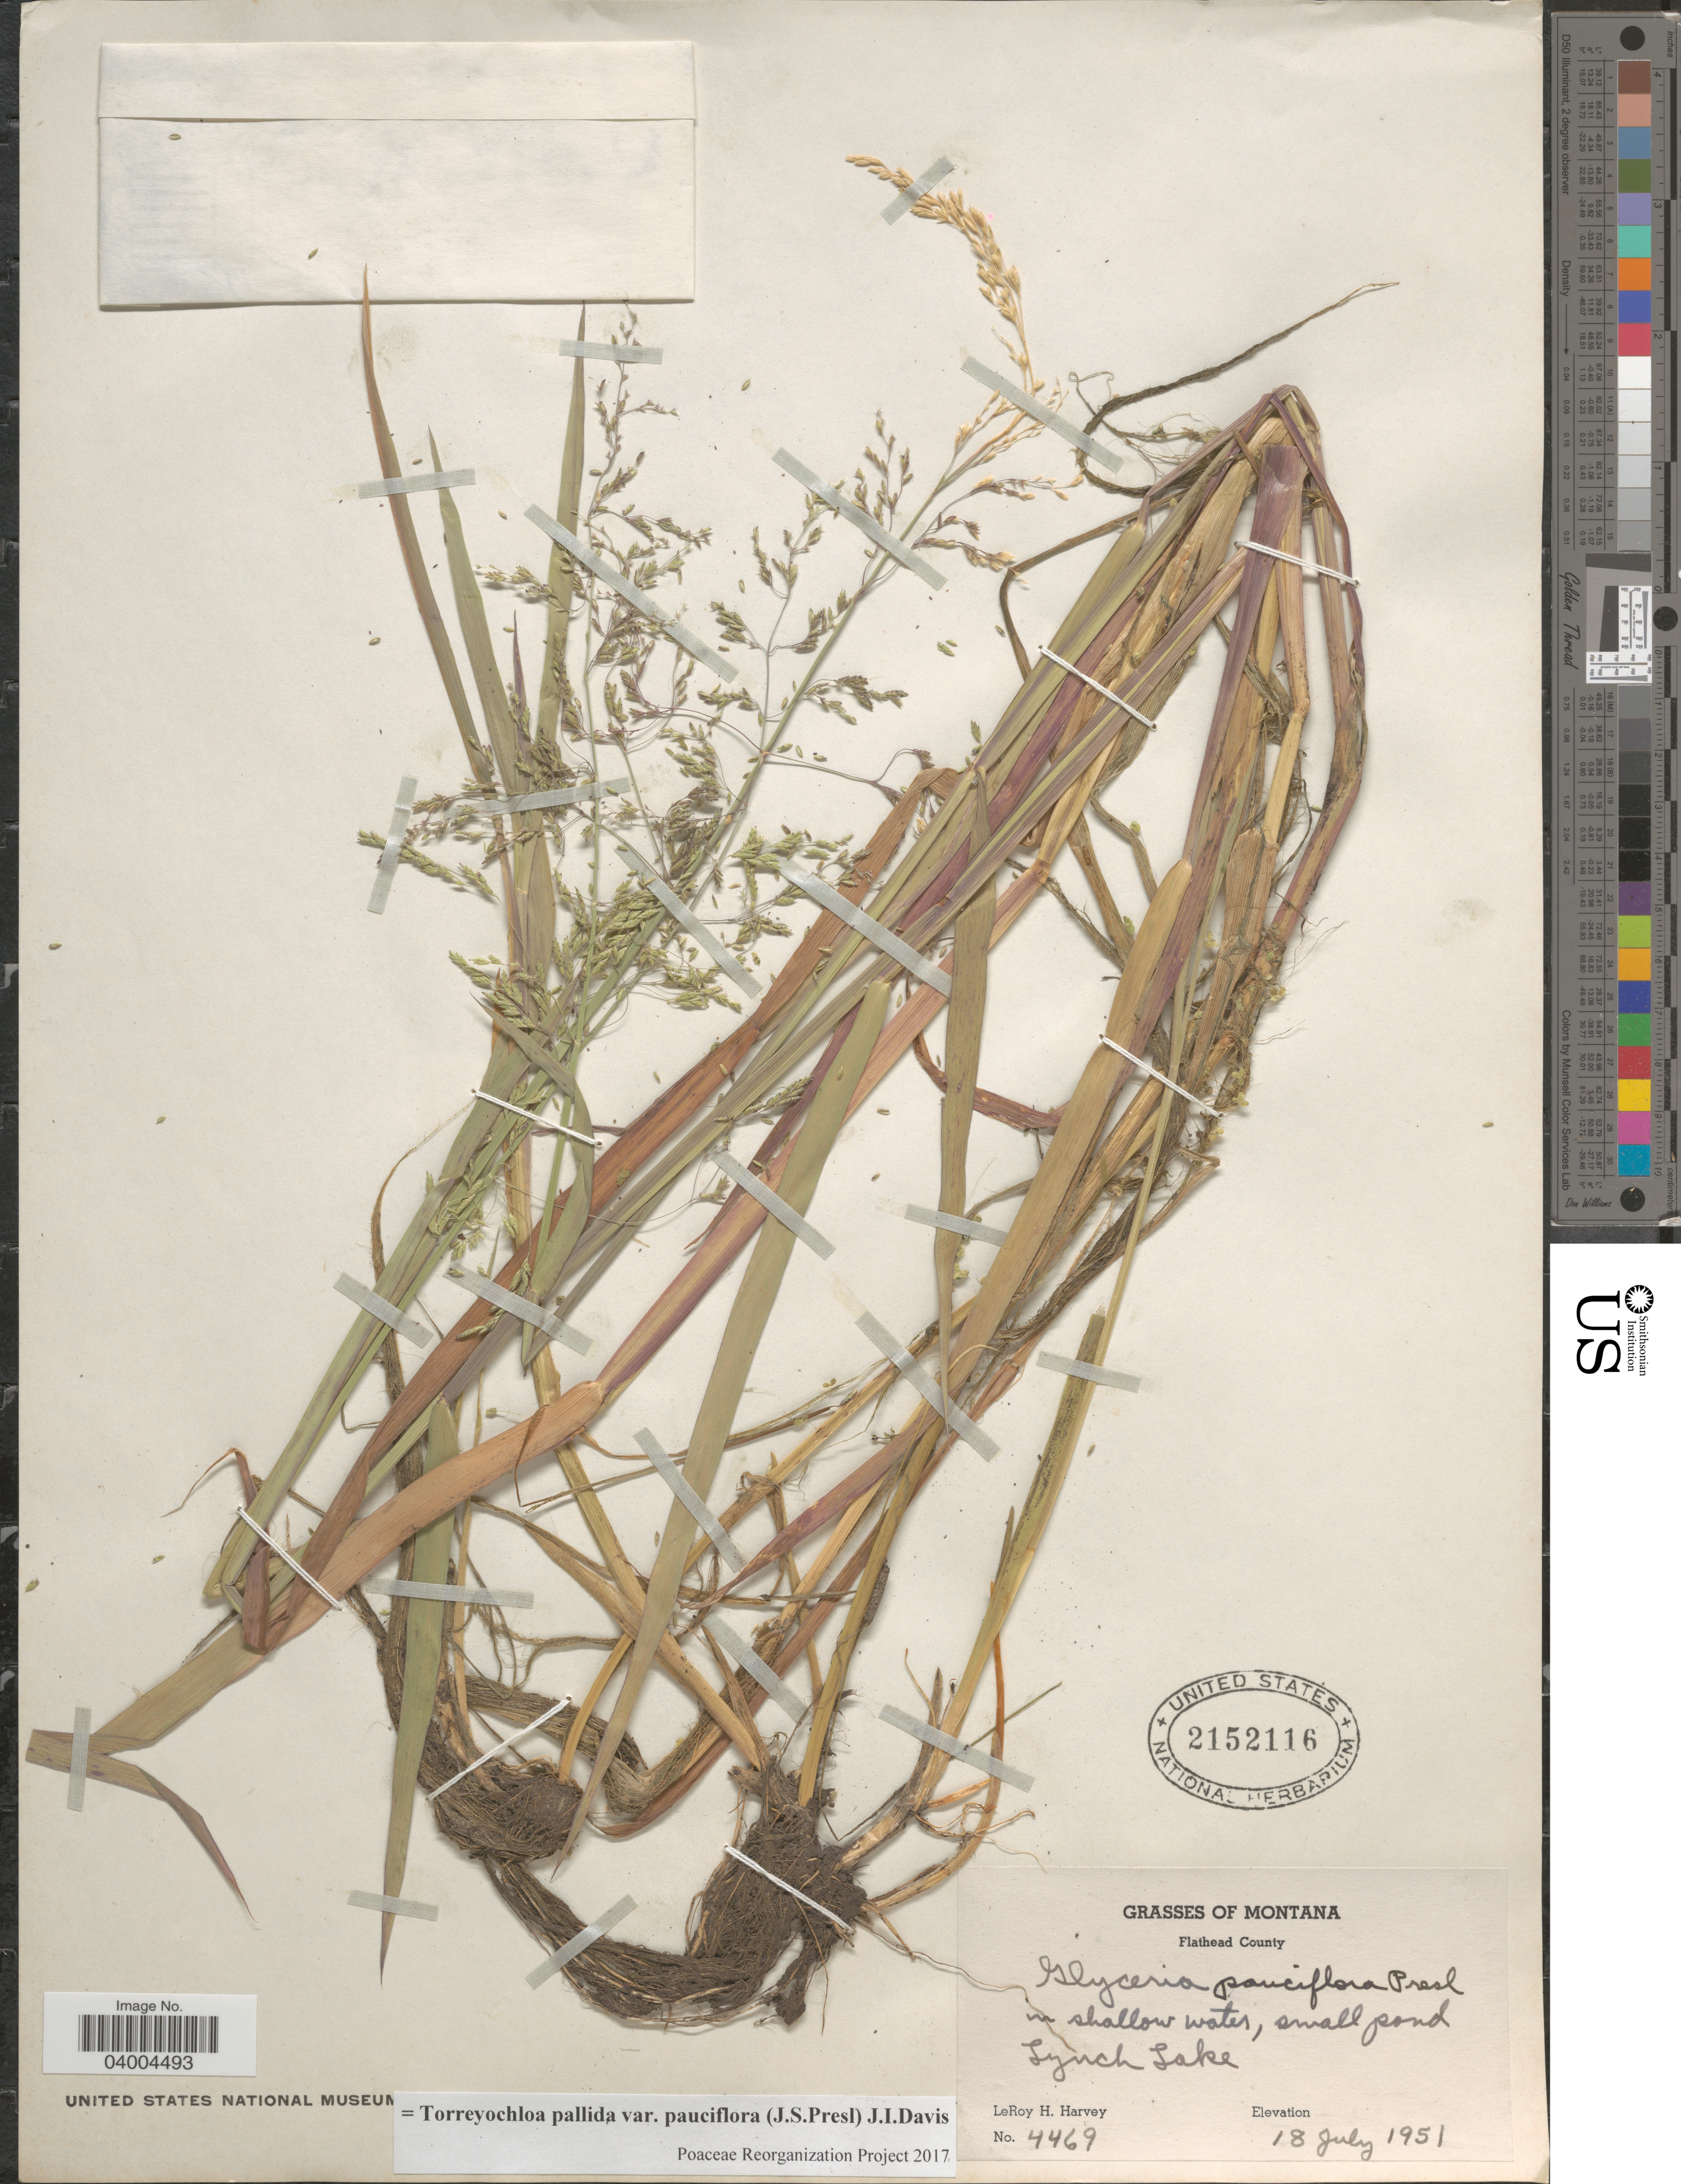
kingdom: Plantae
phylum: Tracheophyta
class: Liliopsida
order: Poales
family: Poaceae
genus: Torreyochloa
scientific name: Torreyochloa pallida var. pauciflora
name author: (J. Presl) J.I. Davis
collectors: L. H. Harvey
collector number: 4469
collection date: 1951-07-18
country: United States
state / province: Montana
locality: Flathead County. In shallow water, small pond. Lynch Lake.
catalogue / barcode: US 2152116